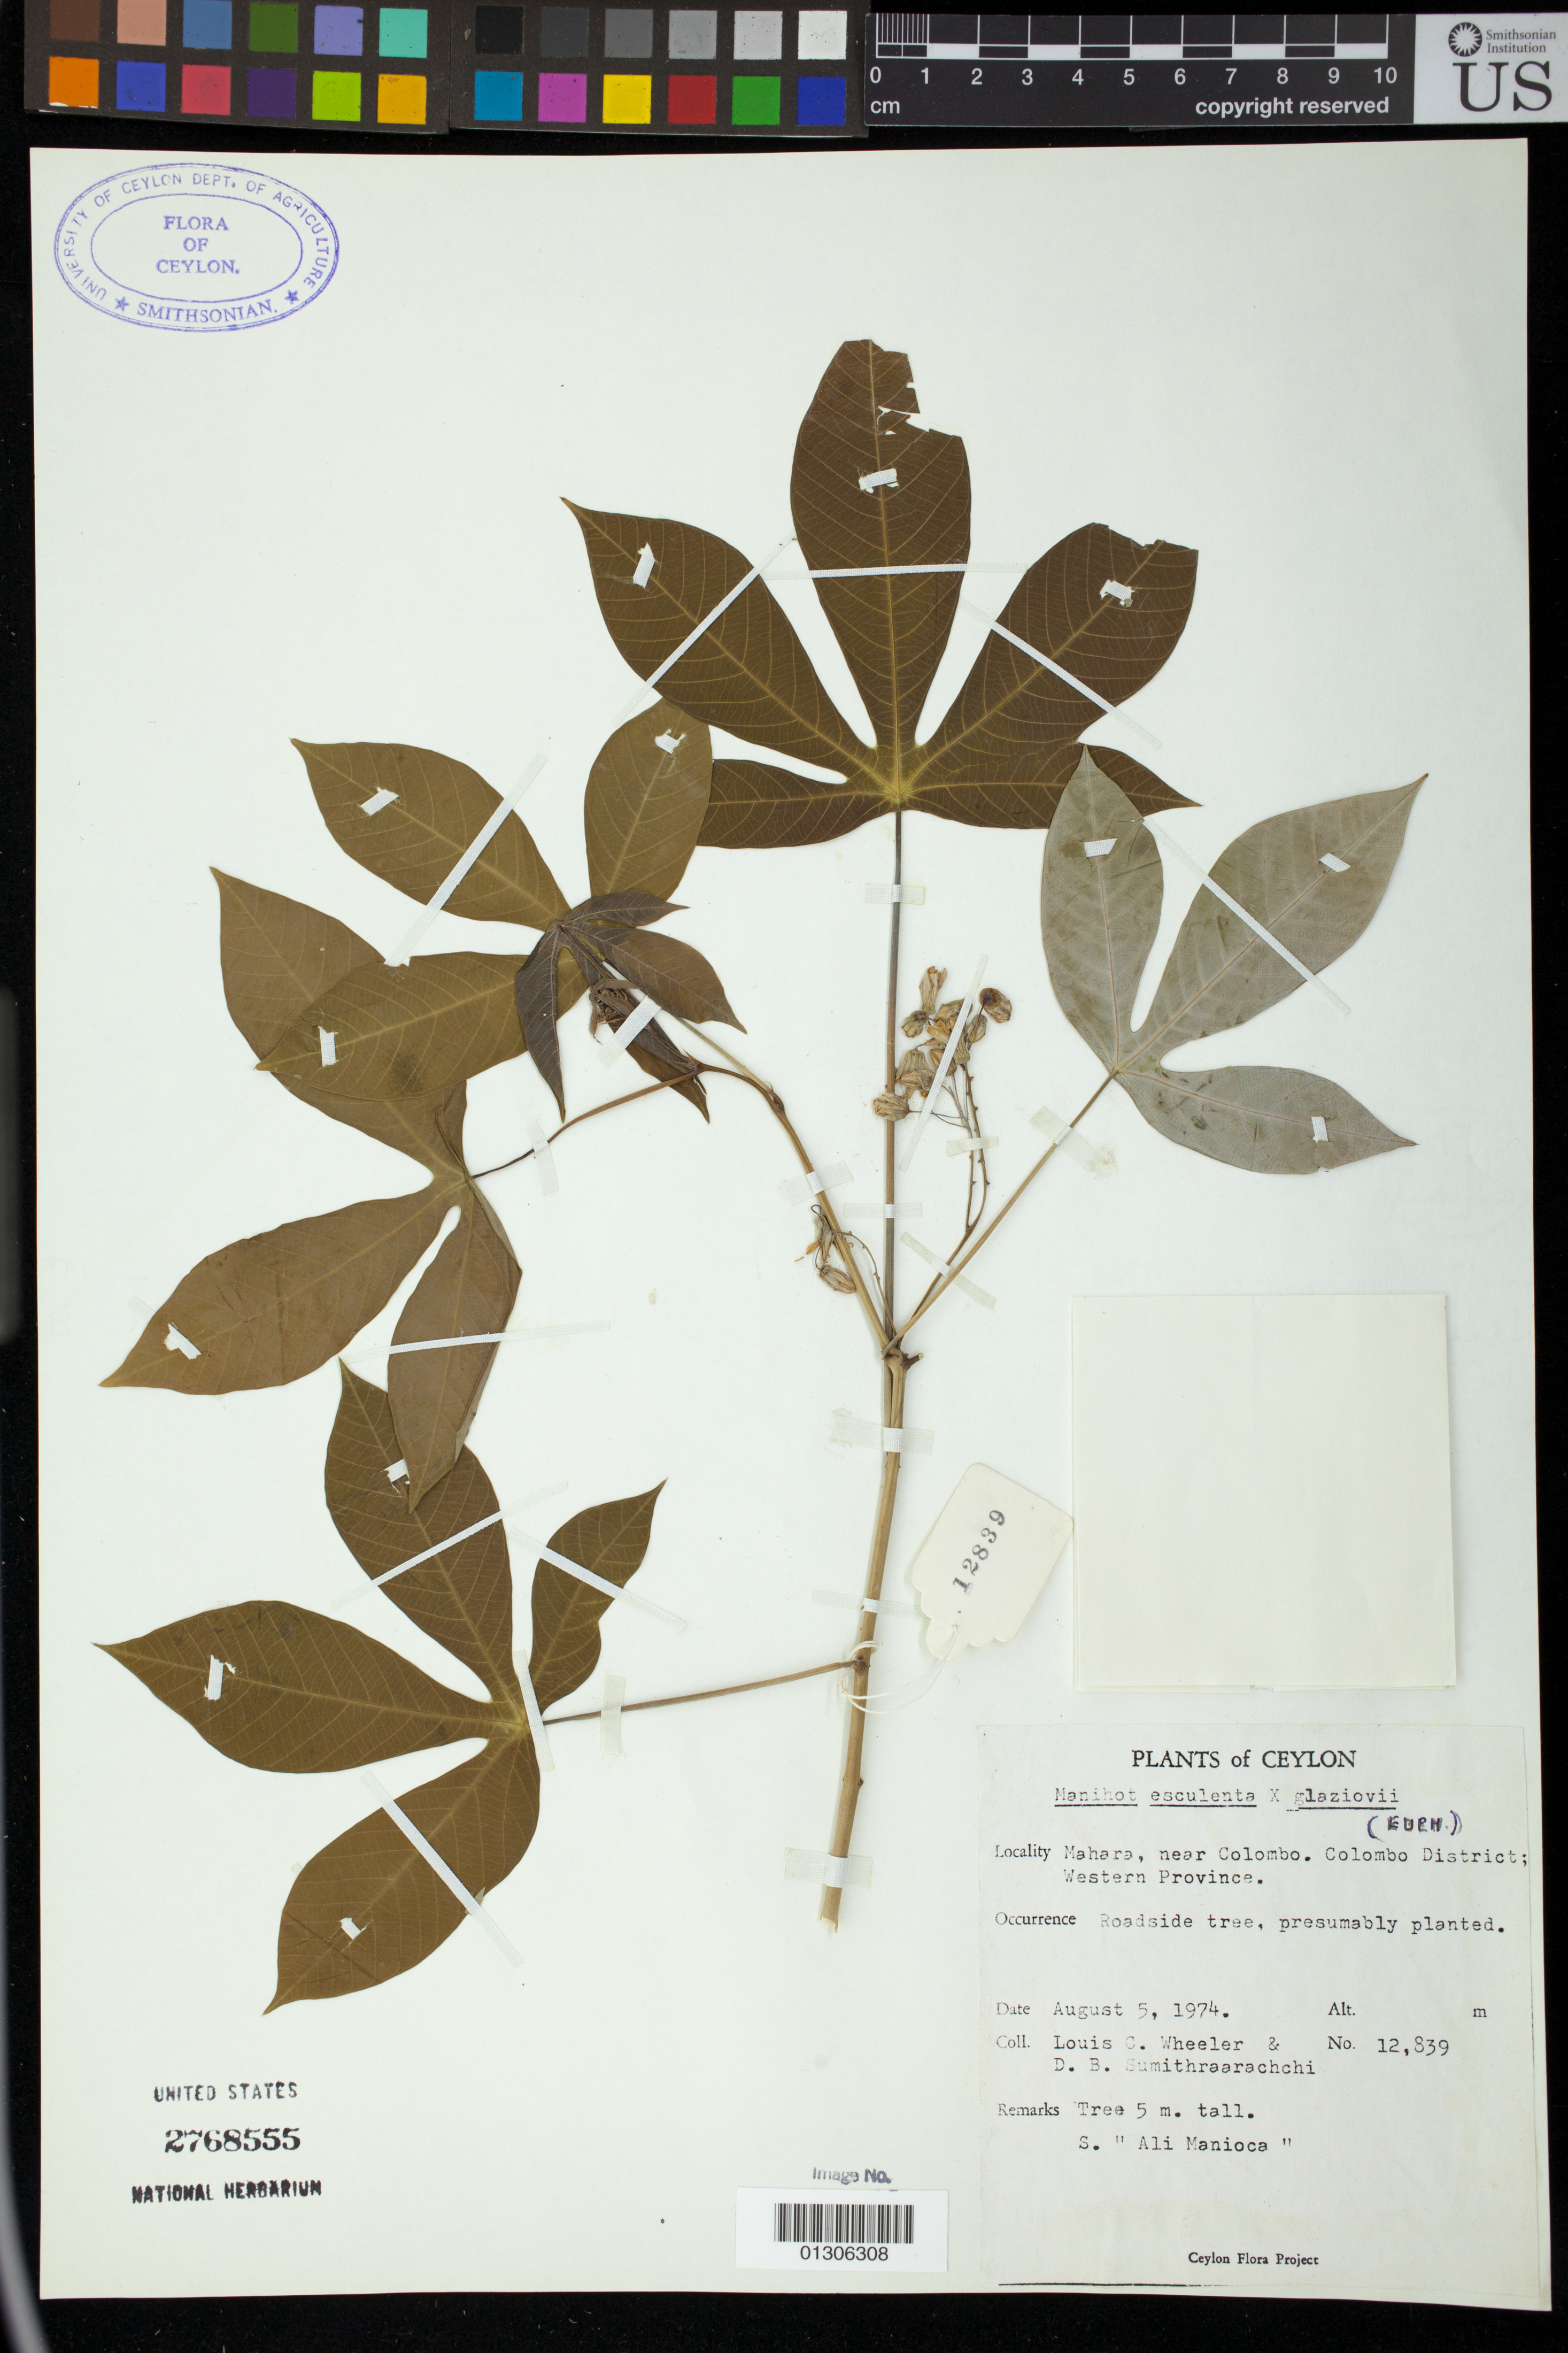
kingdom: Plantae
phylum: Tracheophyta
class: Magnoliopsida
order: Malpighiales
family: Euphorbiaceae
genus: Manihot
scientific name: Manihot esculenta x M. glaziovii Müll. Arg.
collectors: L. C. Wheeler & D. B. Sumithraarachchi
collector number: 12839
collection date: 1974-05-08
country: Sri Lanka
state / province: Western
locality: Mahara, near Colombo. Colombo District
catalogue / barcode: US 2768555